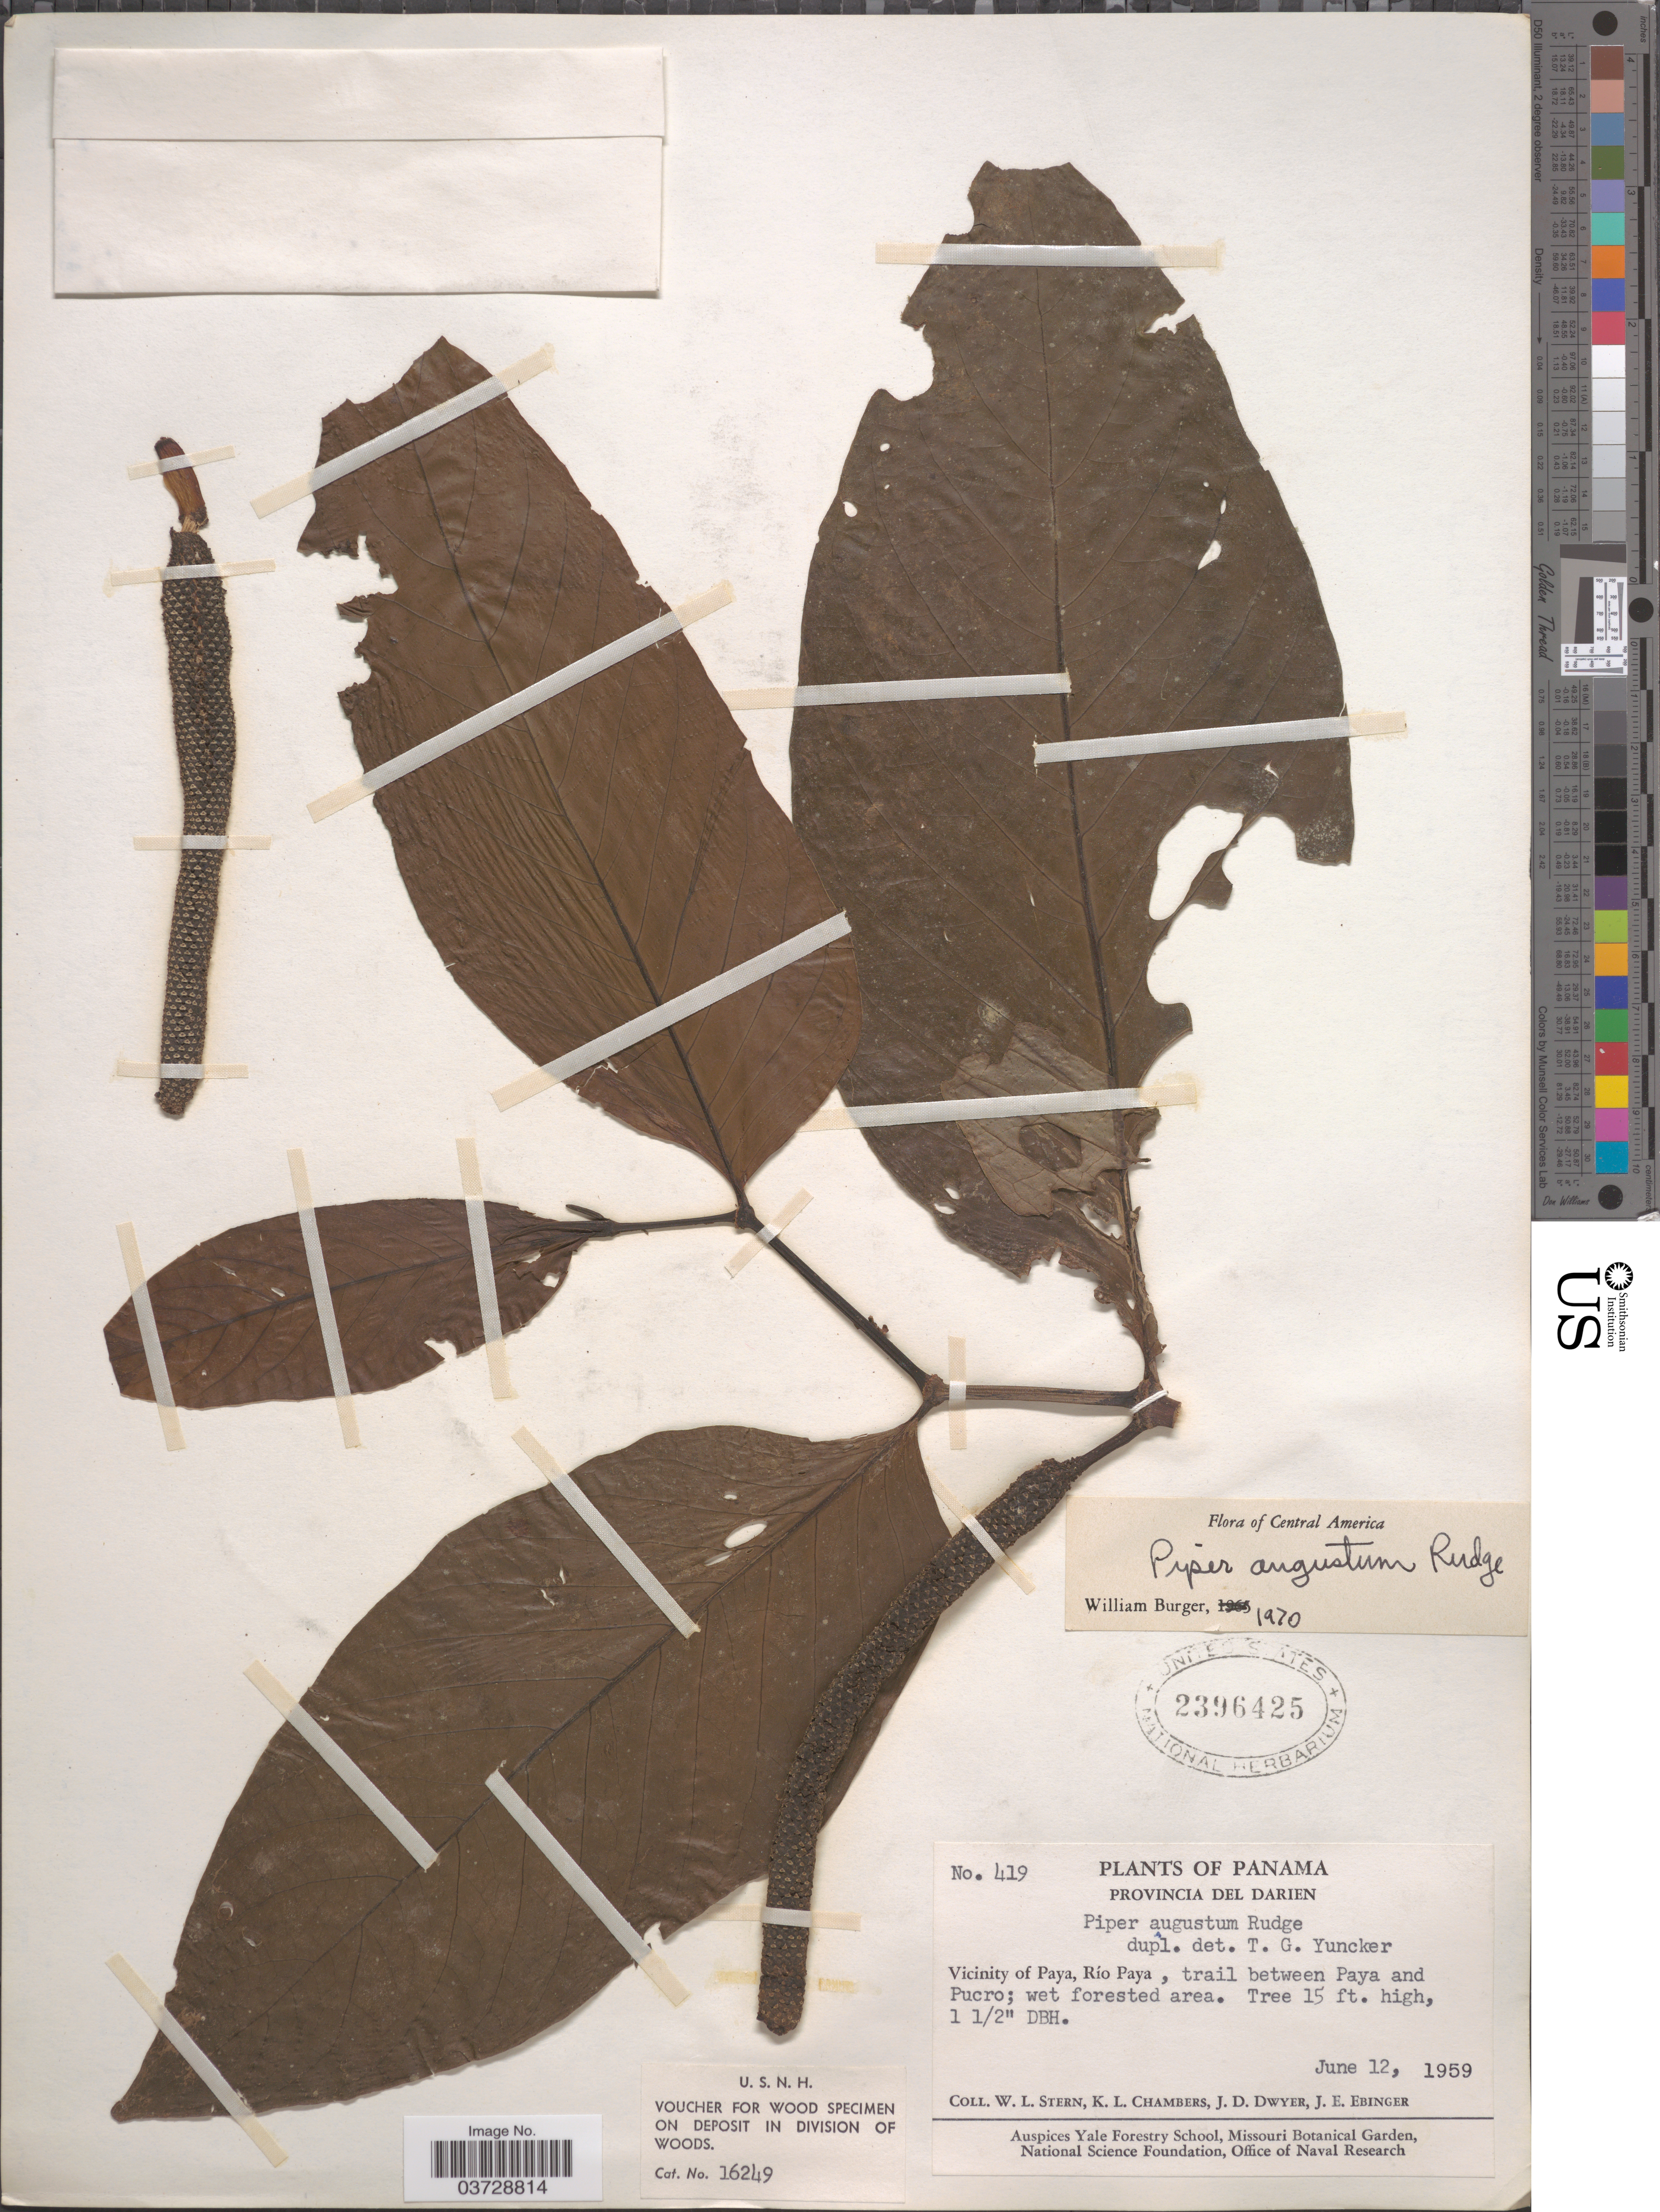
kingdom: Plantae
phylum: Tracheophyta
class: Magnoliopsida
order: Piperales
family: Piperaceae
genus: Piper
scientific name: Piper augustum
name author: Rudge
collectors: W. L. Stern, K. Chambers, J. D. Dwyer & J. Ebinger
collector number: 419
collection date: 1959-06-12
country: Panama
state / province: Darien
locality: Vicinity of Paya, Río Paya, trail between Paya and Pucro.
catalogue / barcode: US 2396425